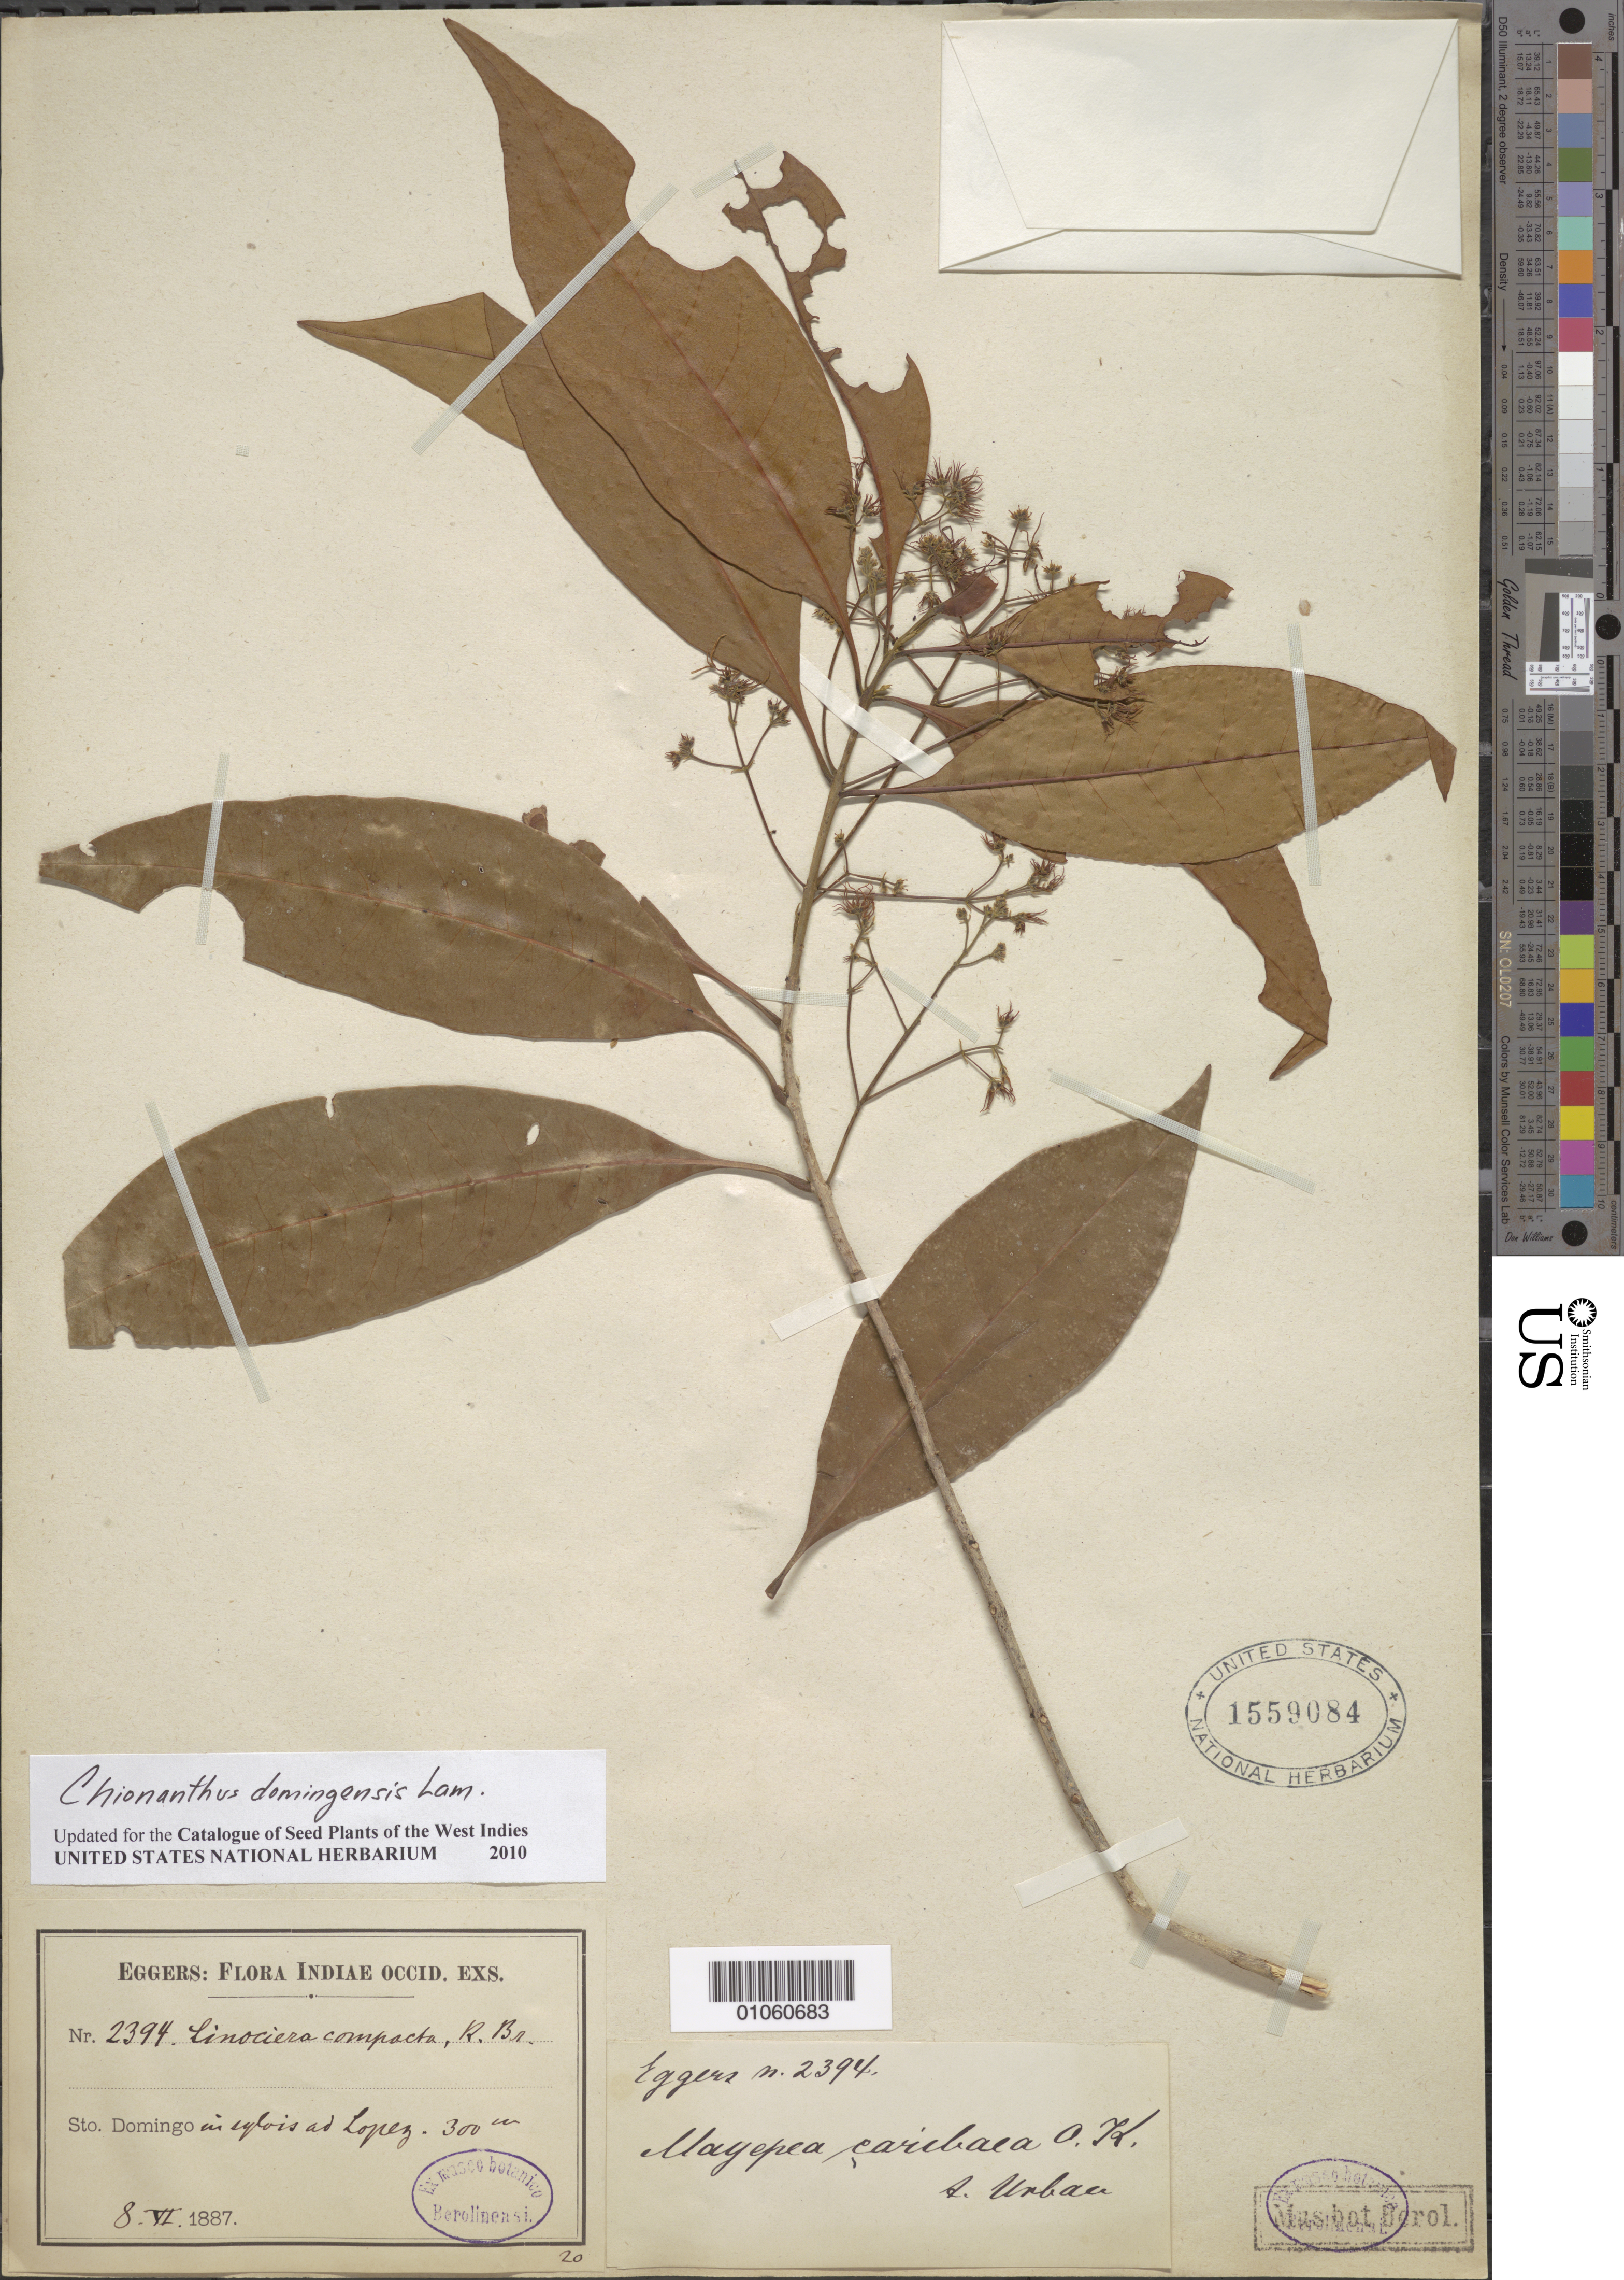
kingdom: Plantae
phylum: Tracheophyta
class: Magnoliopsida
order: Lamiales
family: Oleaceae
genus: Chionanthus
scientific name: Chionanthus compactus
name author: Sw.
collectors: H. F. A. von Eggers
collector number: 2394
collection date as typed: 08 Jun 1887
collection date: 1887-06-08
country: Dominican Republic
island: Hispaniola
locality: Lopez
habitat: In sylvis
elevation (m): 300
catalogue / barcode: US 1559084